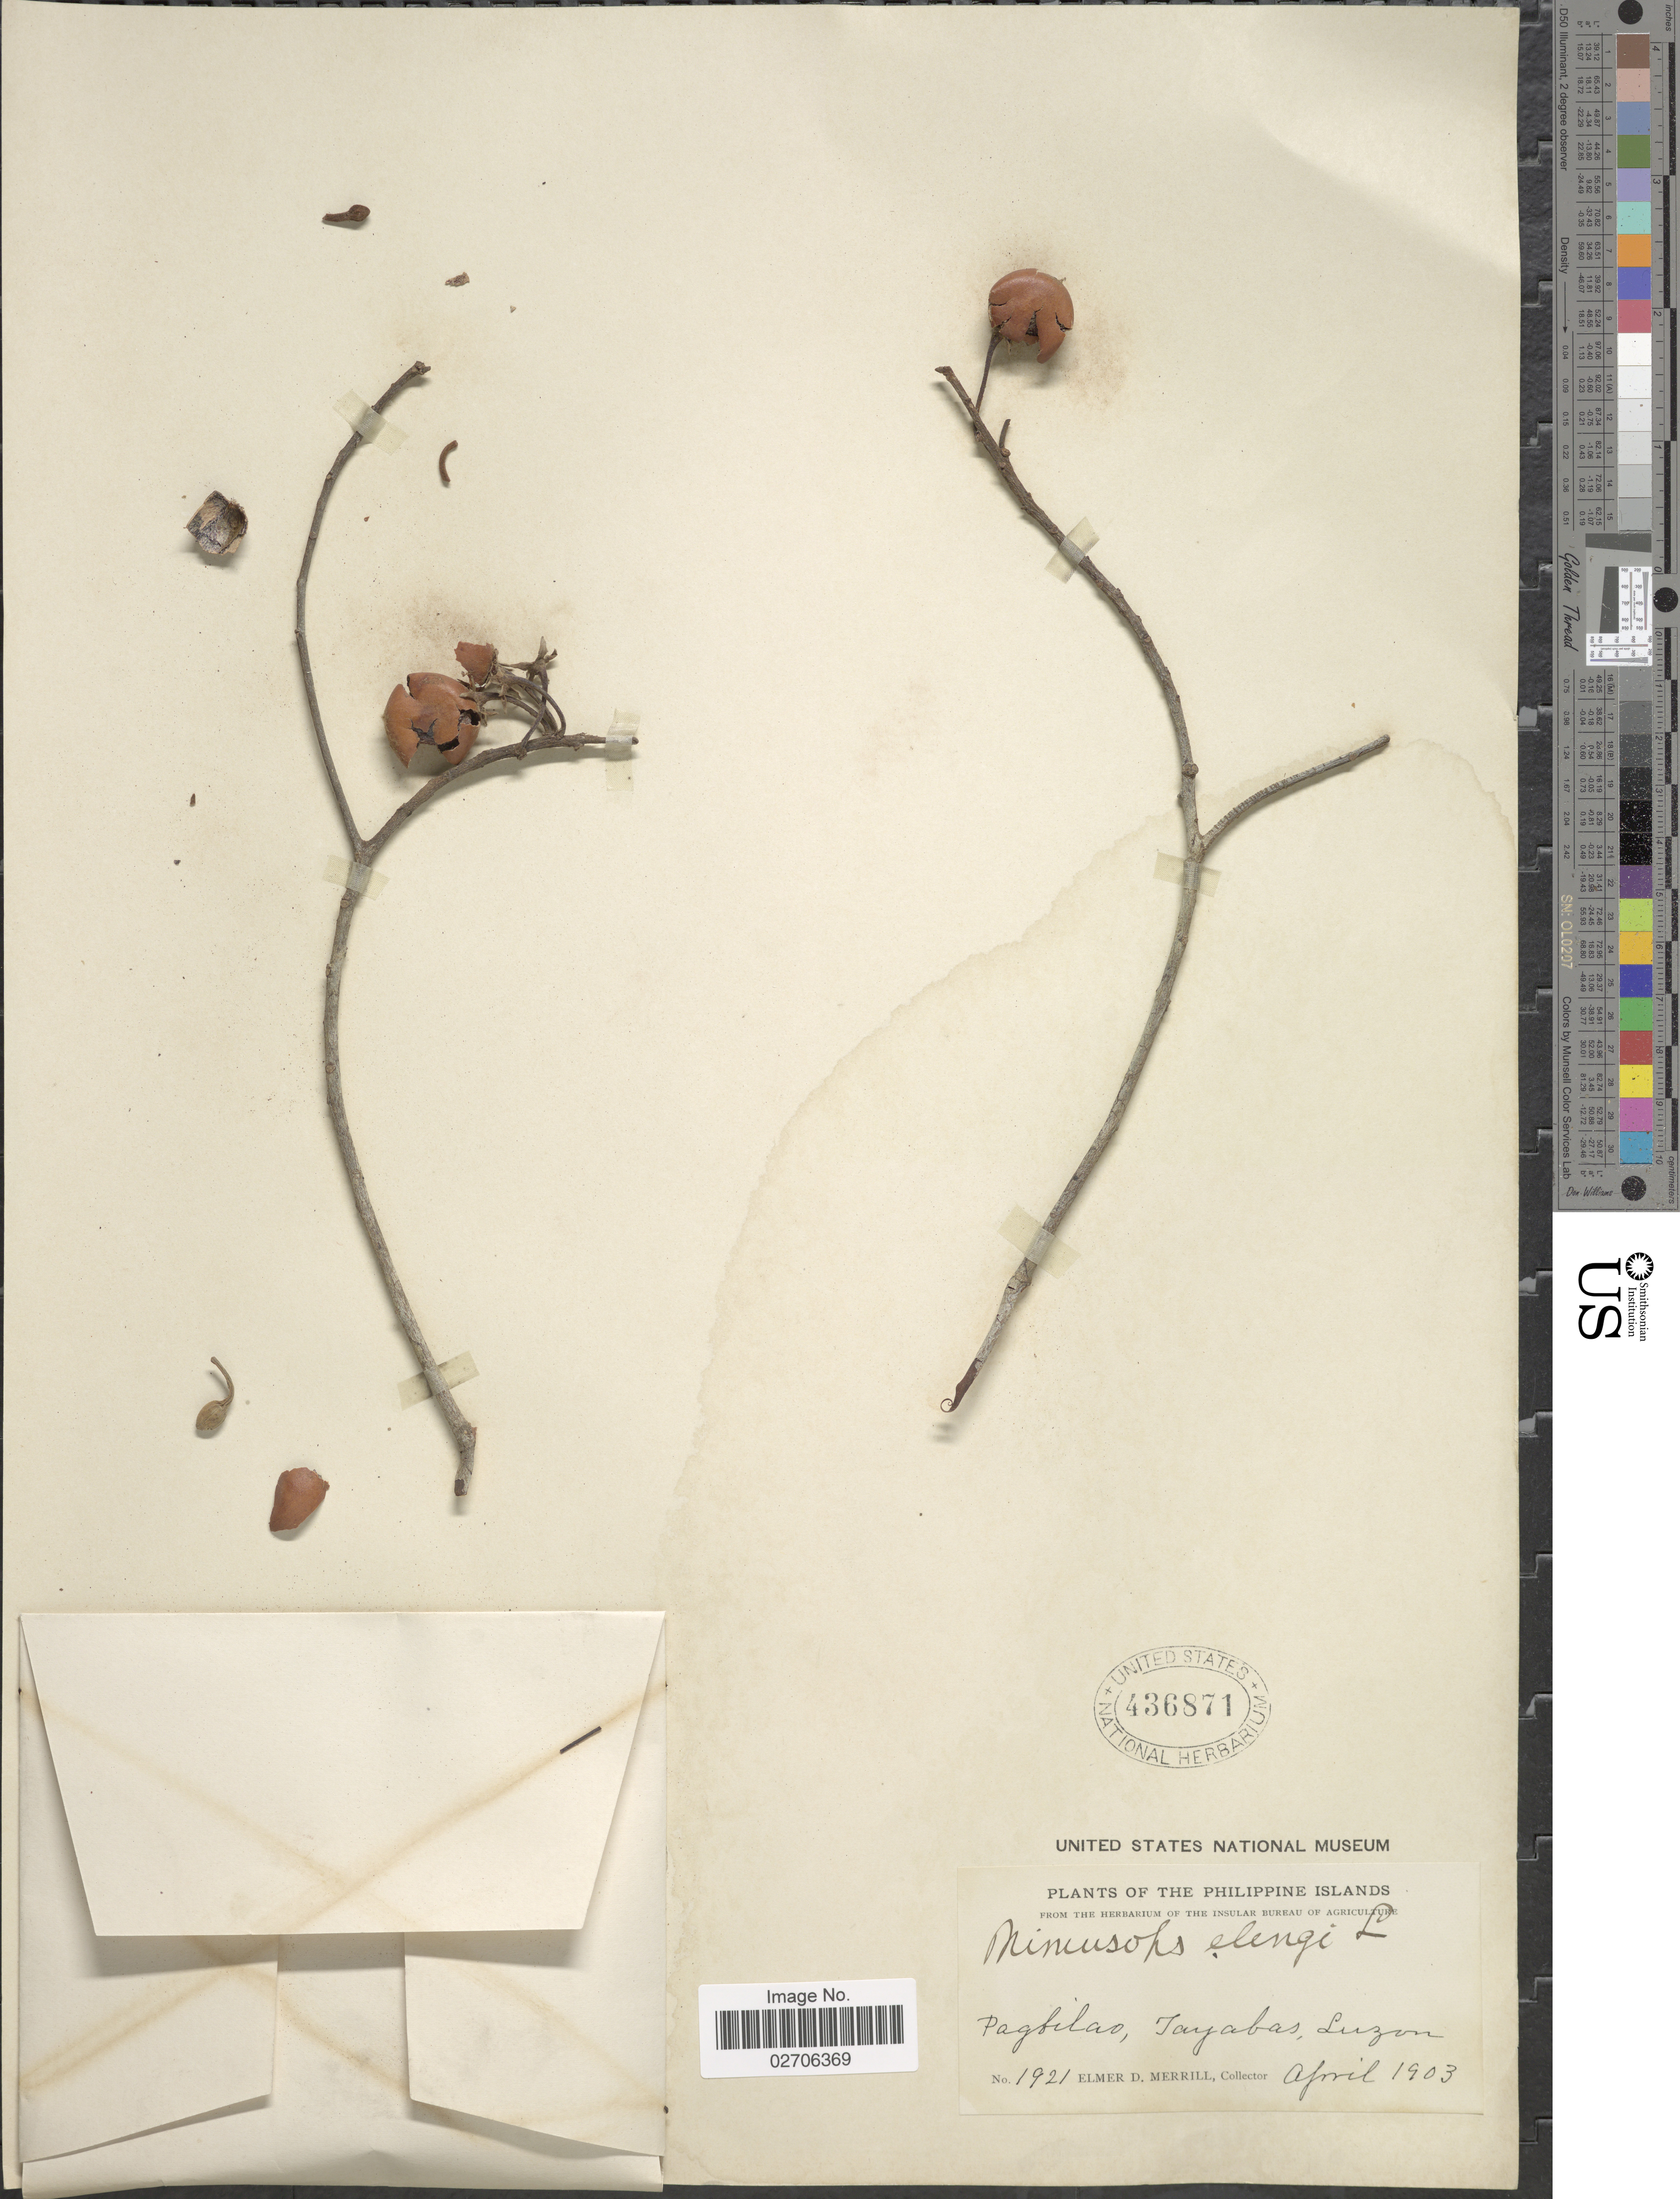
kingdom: Plantae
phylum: Tracheophyta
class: Magnoliopsida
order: Ericales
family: Sapotaceae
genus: Mimusops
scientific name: Mimusops djave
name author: Engl.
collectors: E. D. Merrill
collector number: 1921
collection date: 1903-04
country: Philippines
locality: Pagbilas, Tayabas, Luzon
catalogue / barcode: US 436871